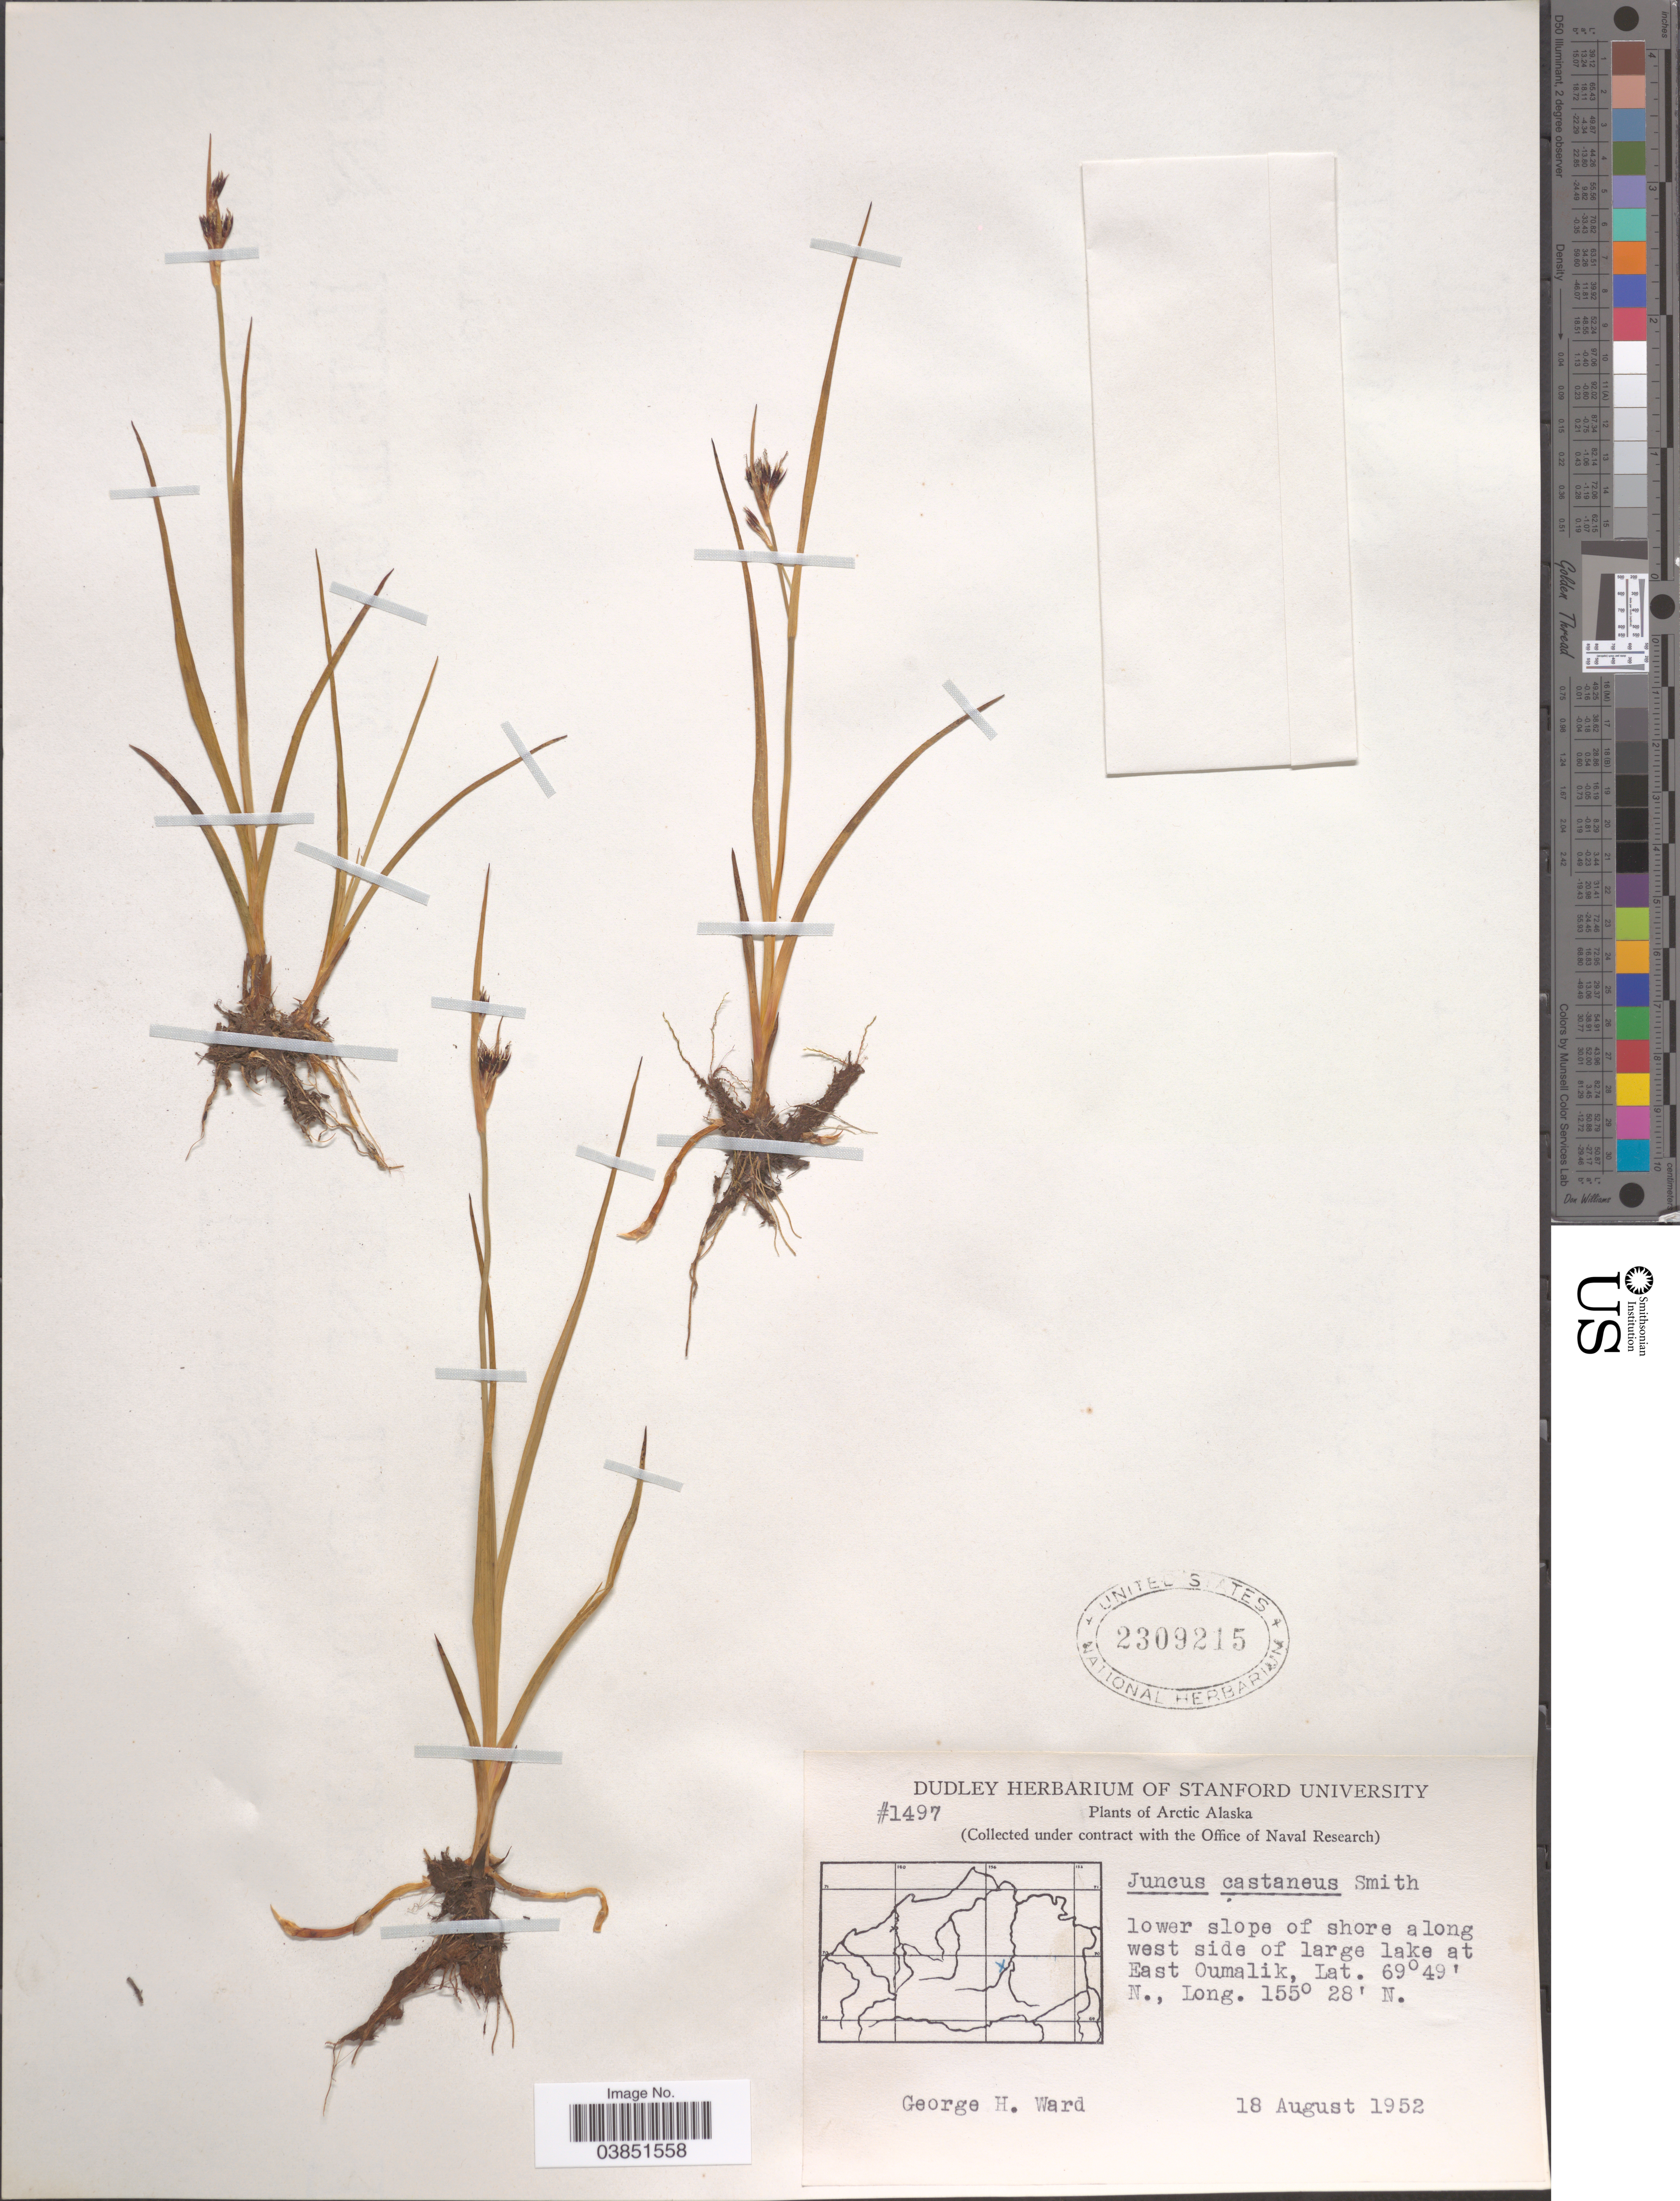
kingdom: Plantae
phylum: Tracheophyta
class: Liliopsida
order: Poales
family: Juncaceae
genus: Juncus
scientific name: Juncus castaneus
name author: Sm.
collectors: G. H. Ward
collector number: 1497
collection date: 1952-08-18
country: United States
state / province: Alaska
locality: Arctic Alaska. Along west side of large lake at East Oumalik.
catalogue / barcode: US 2309215